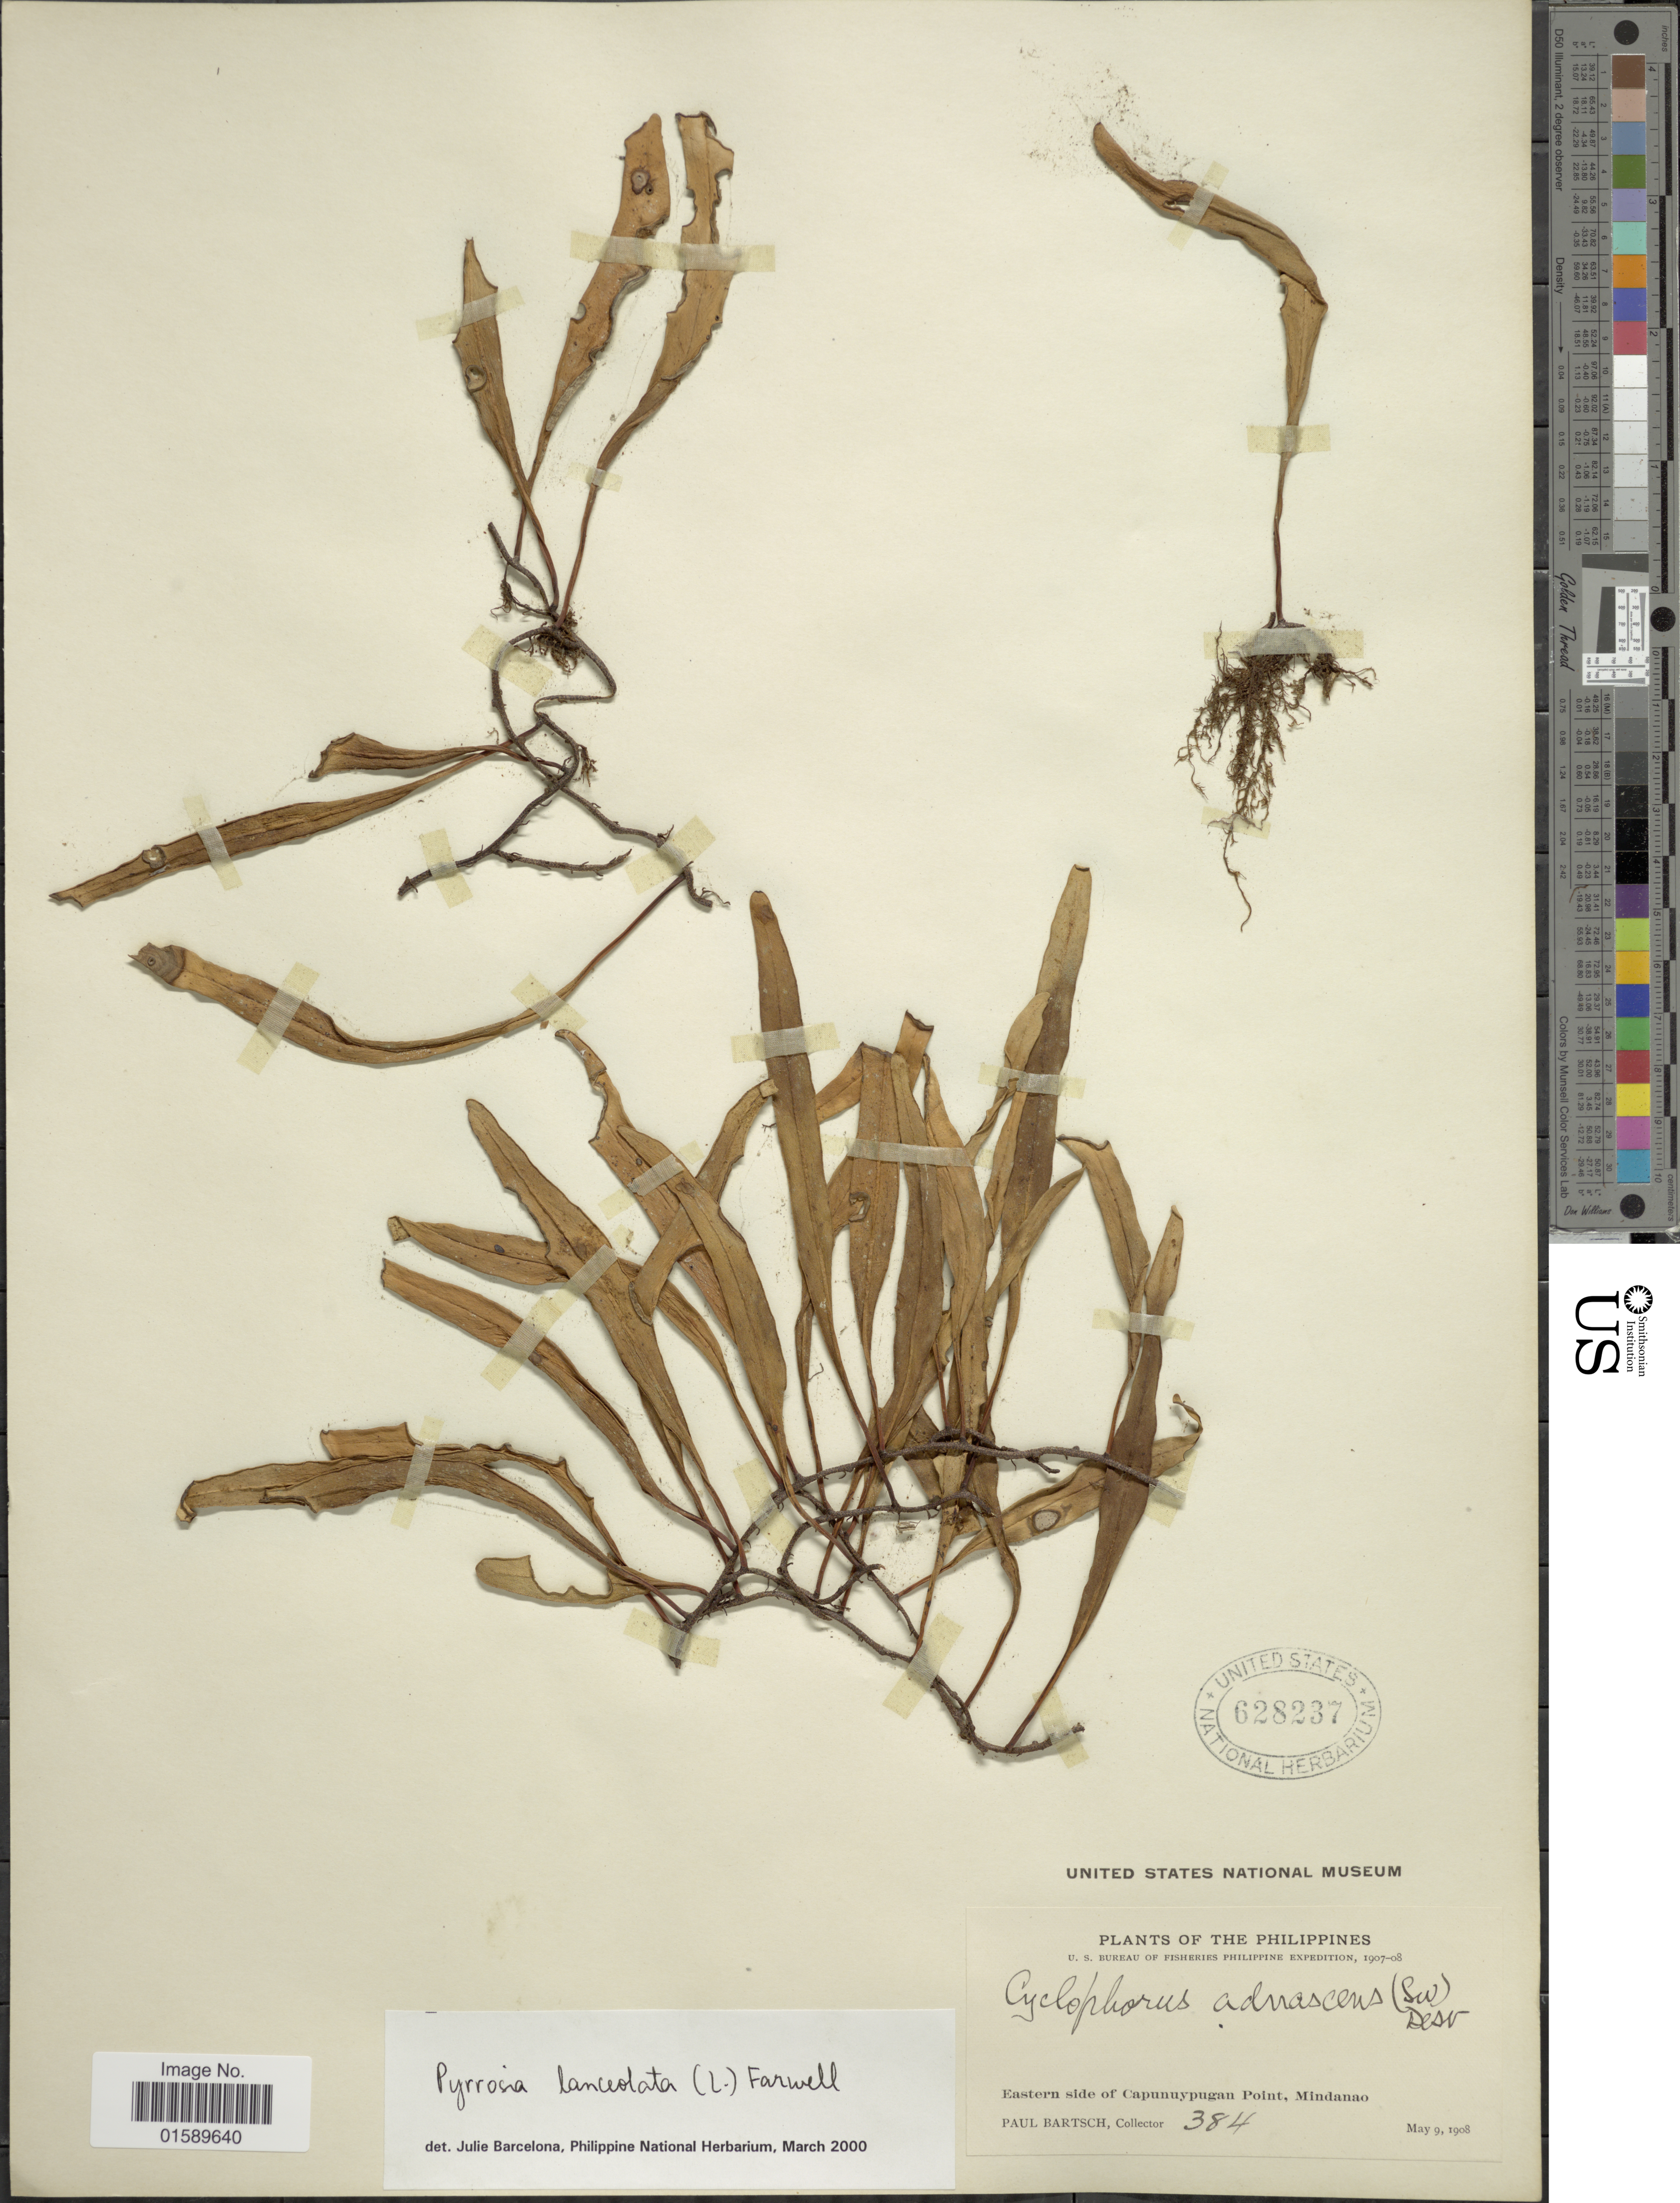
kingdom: Plantae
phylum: Tracheophyta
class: Polypodiopsida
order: Polypodiales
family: Polypodiaceae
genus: Pyrrosia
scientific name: Pyrrosia lanceolata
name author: (L.) Farw.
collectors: P. Bartsch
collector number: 384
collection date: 1908-05-09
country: Philippines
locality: Eastern side of Capunuypugan Point, Mindanao.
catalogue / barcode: US 628237